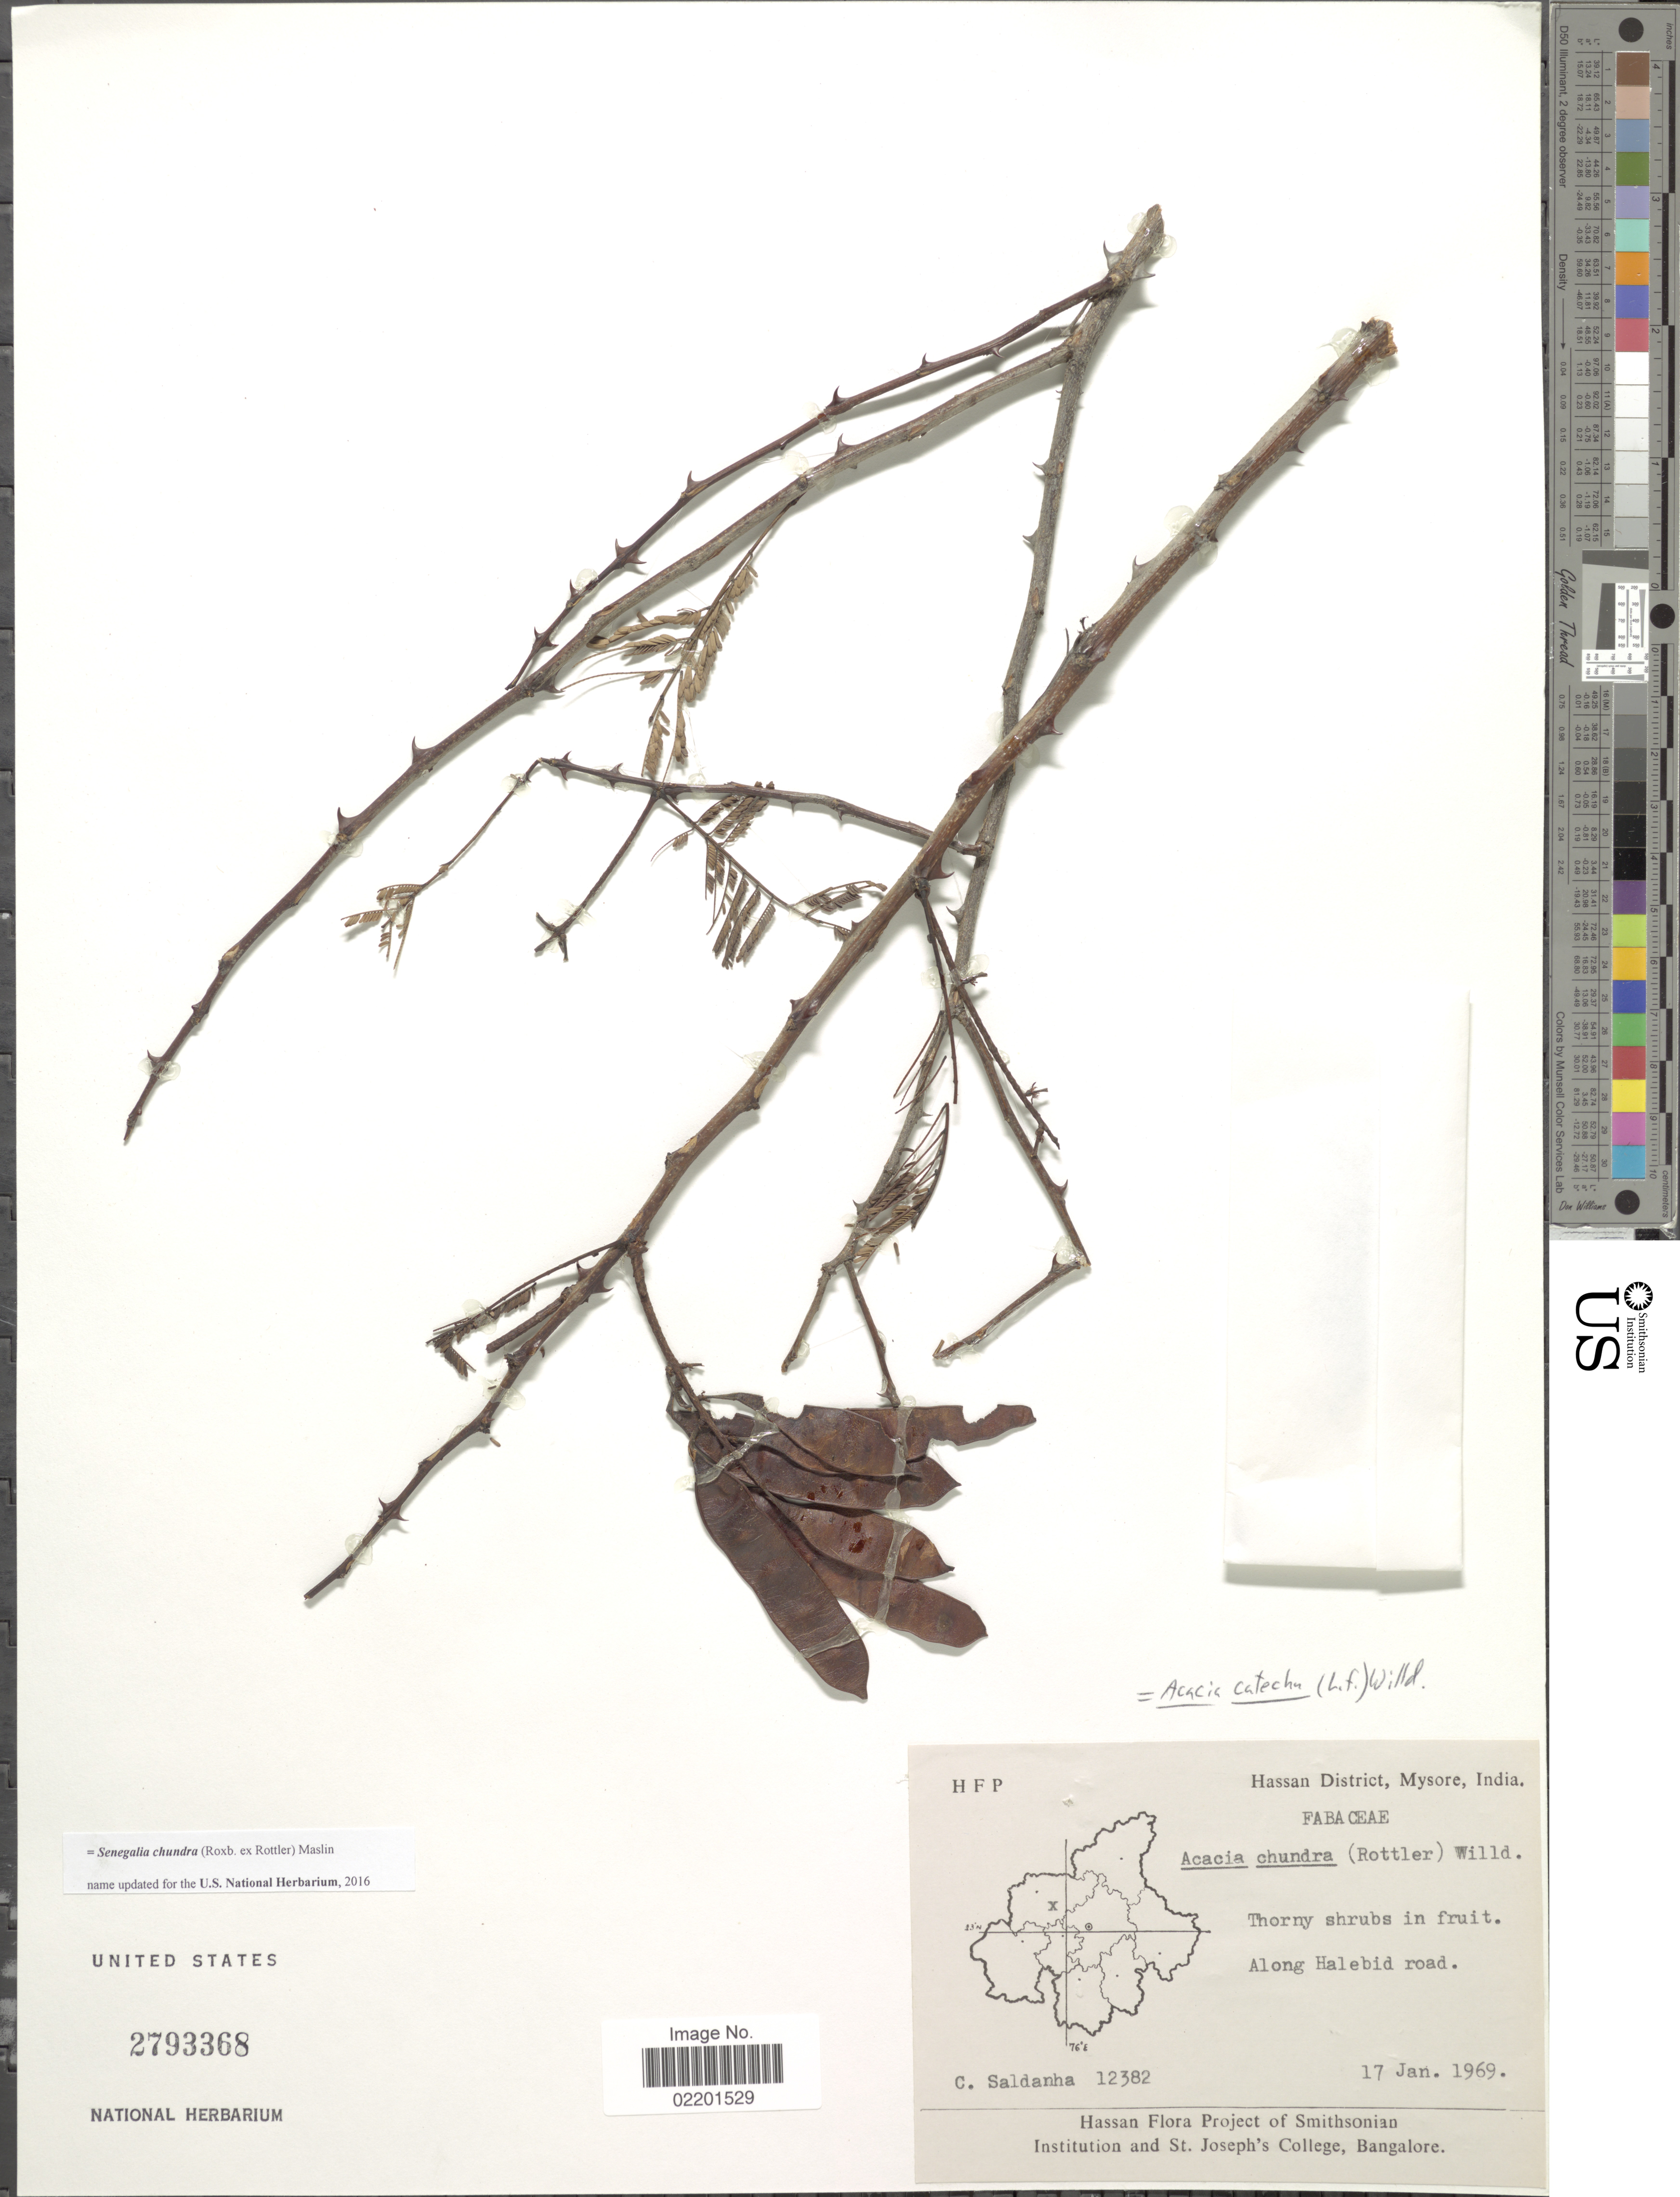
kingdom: Plantae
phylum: Tracheophyta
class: Magnoliopsida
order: Fabales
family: Fabaceae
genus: Senegalia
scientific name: Senegalia chundra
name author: (Roxb. ex Rottler) Maslin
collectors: C. Saldanha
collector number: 12382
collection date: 1969-01-17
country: India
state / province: Karnataka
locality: Hassan District, Mysore, India. Along Halebid road.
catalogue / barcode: US 2793368